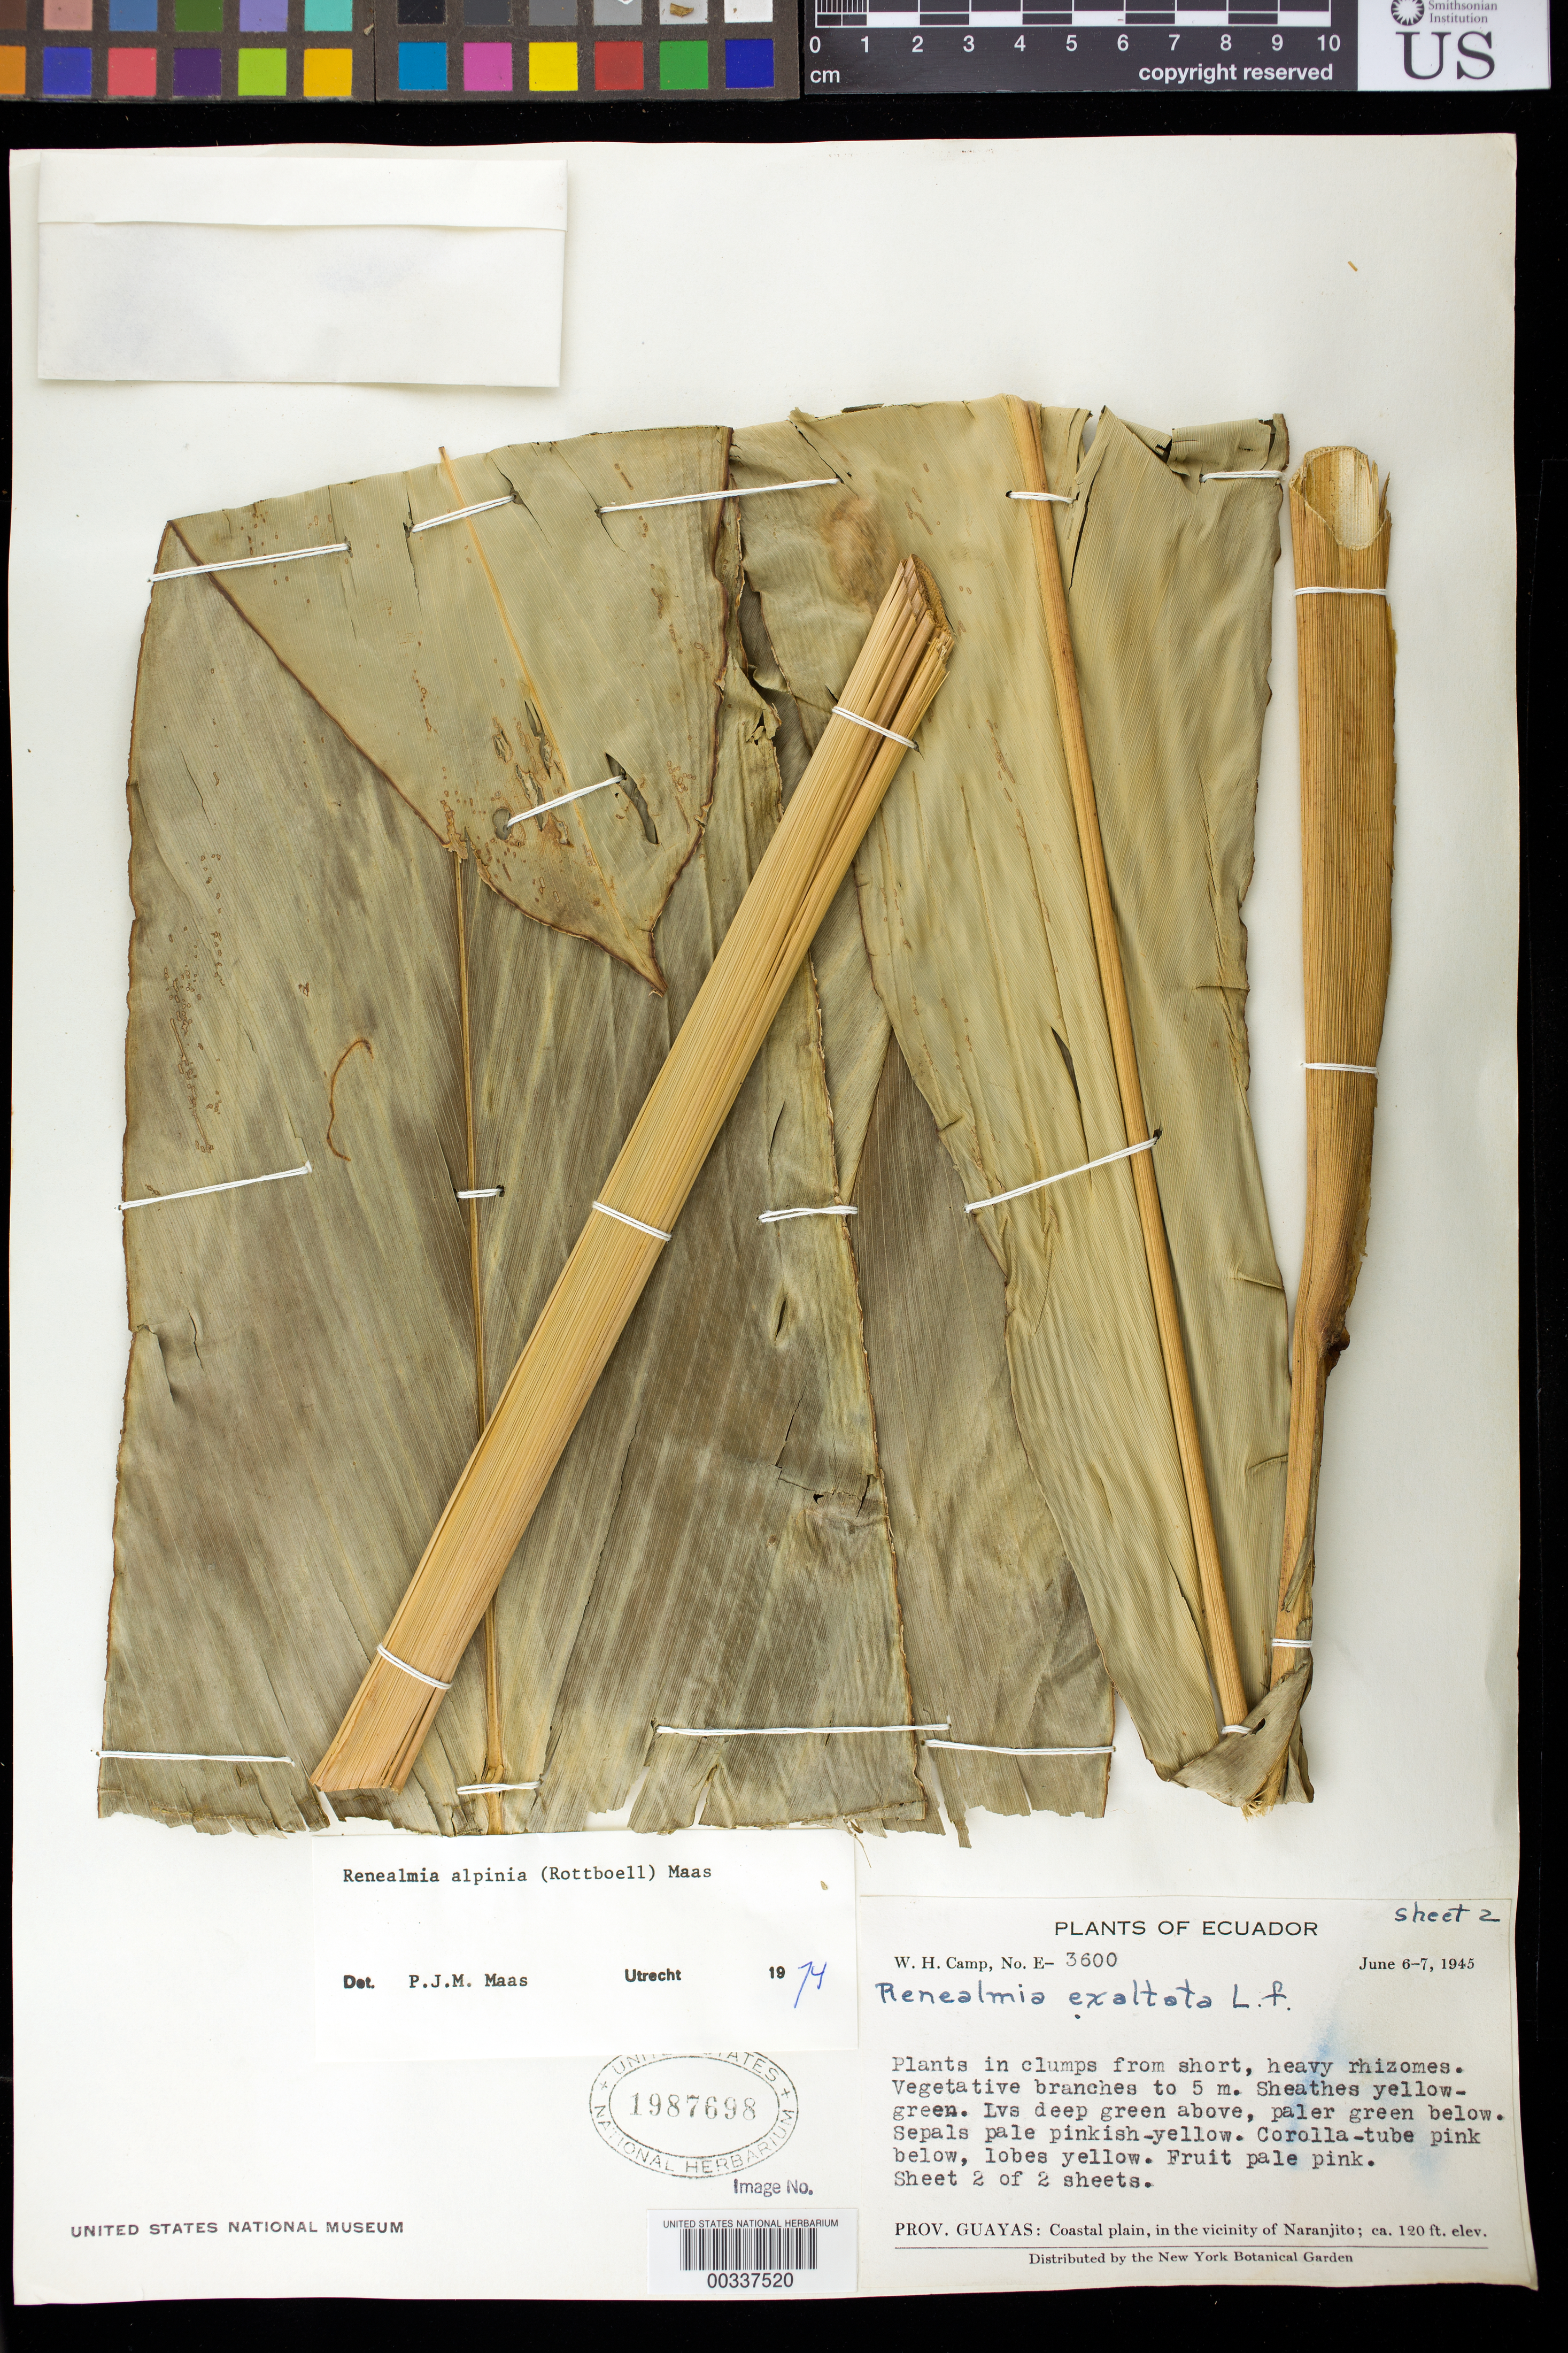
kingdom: Plantae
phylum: Tracheophyta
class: Liliopsida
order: Zingiberales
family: Zingiberaceae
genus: Renealmia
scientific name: Renealmia alpinia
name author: (Rottb.) Maas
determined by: Maas, Paul J. M.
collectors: W. H. Camp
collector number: E-3600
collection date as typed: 06 Jun 1945 to 07 Jun 1945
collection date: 1945-06-06/1945-06-07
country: Ecuador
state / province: Guayas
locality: Coastal plain, in vicinity of Naranjito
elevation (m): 37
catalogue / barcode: US 1987698